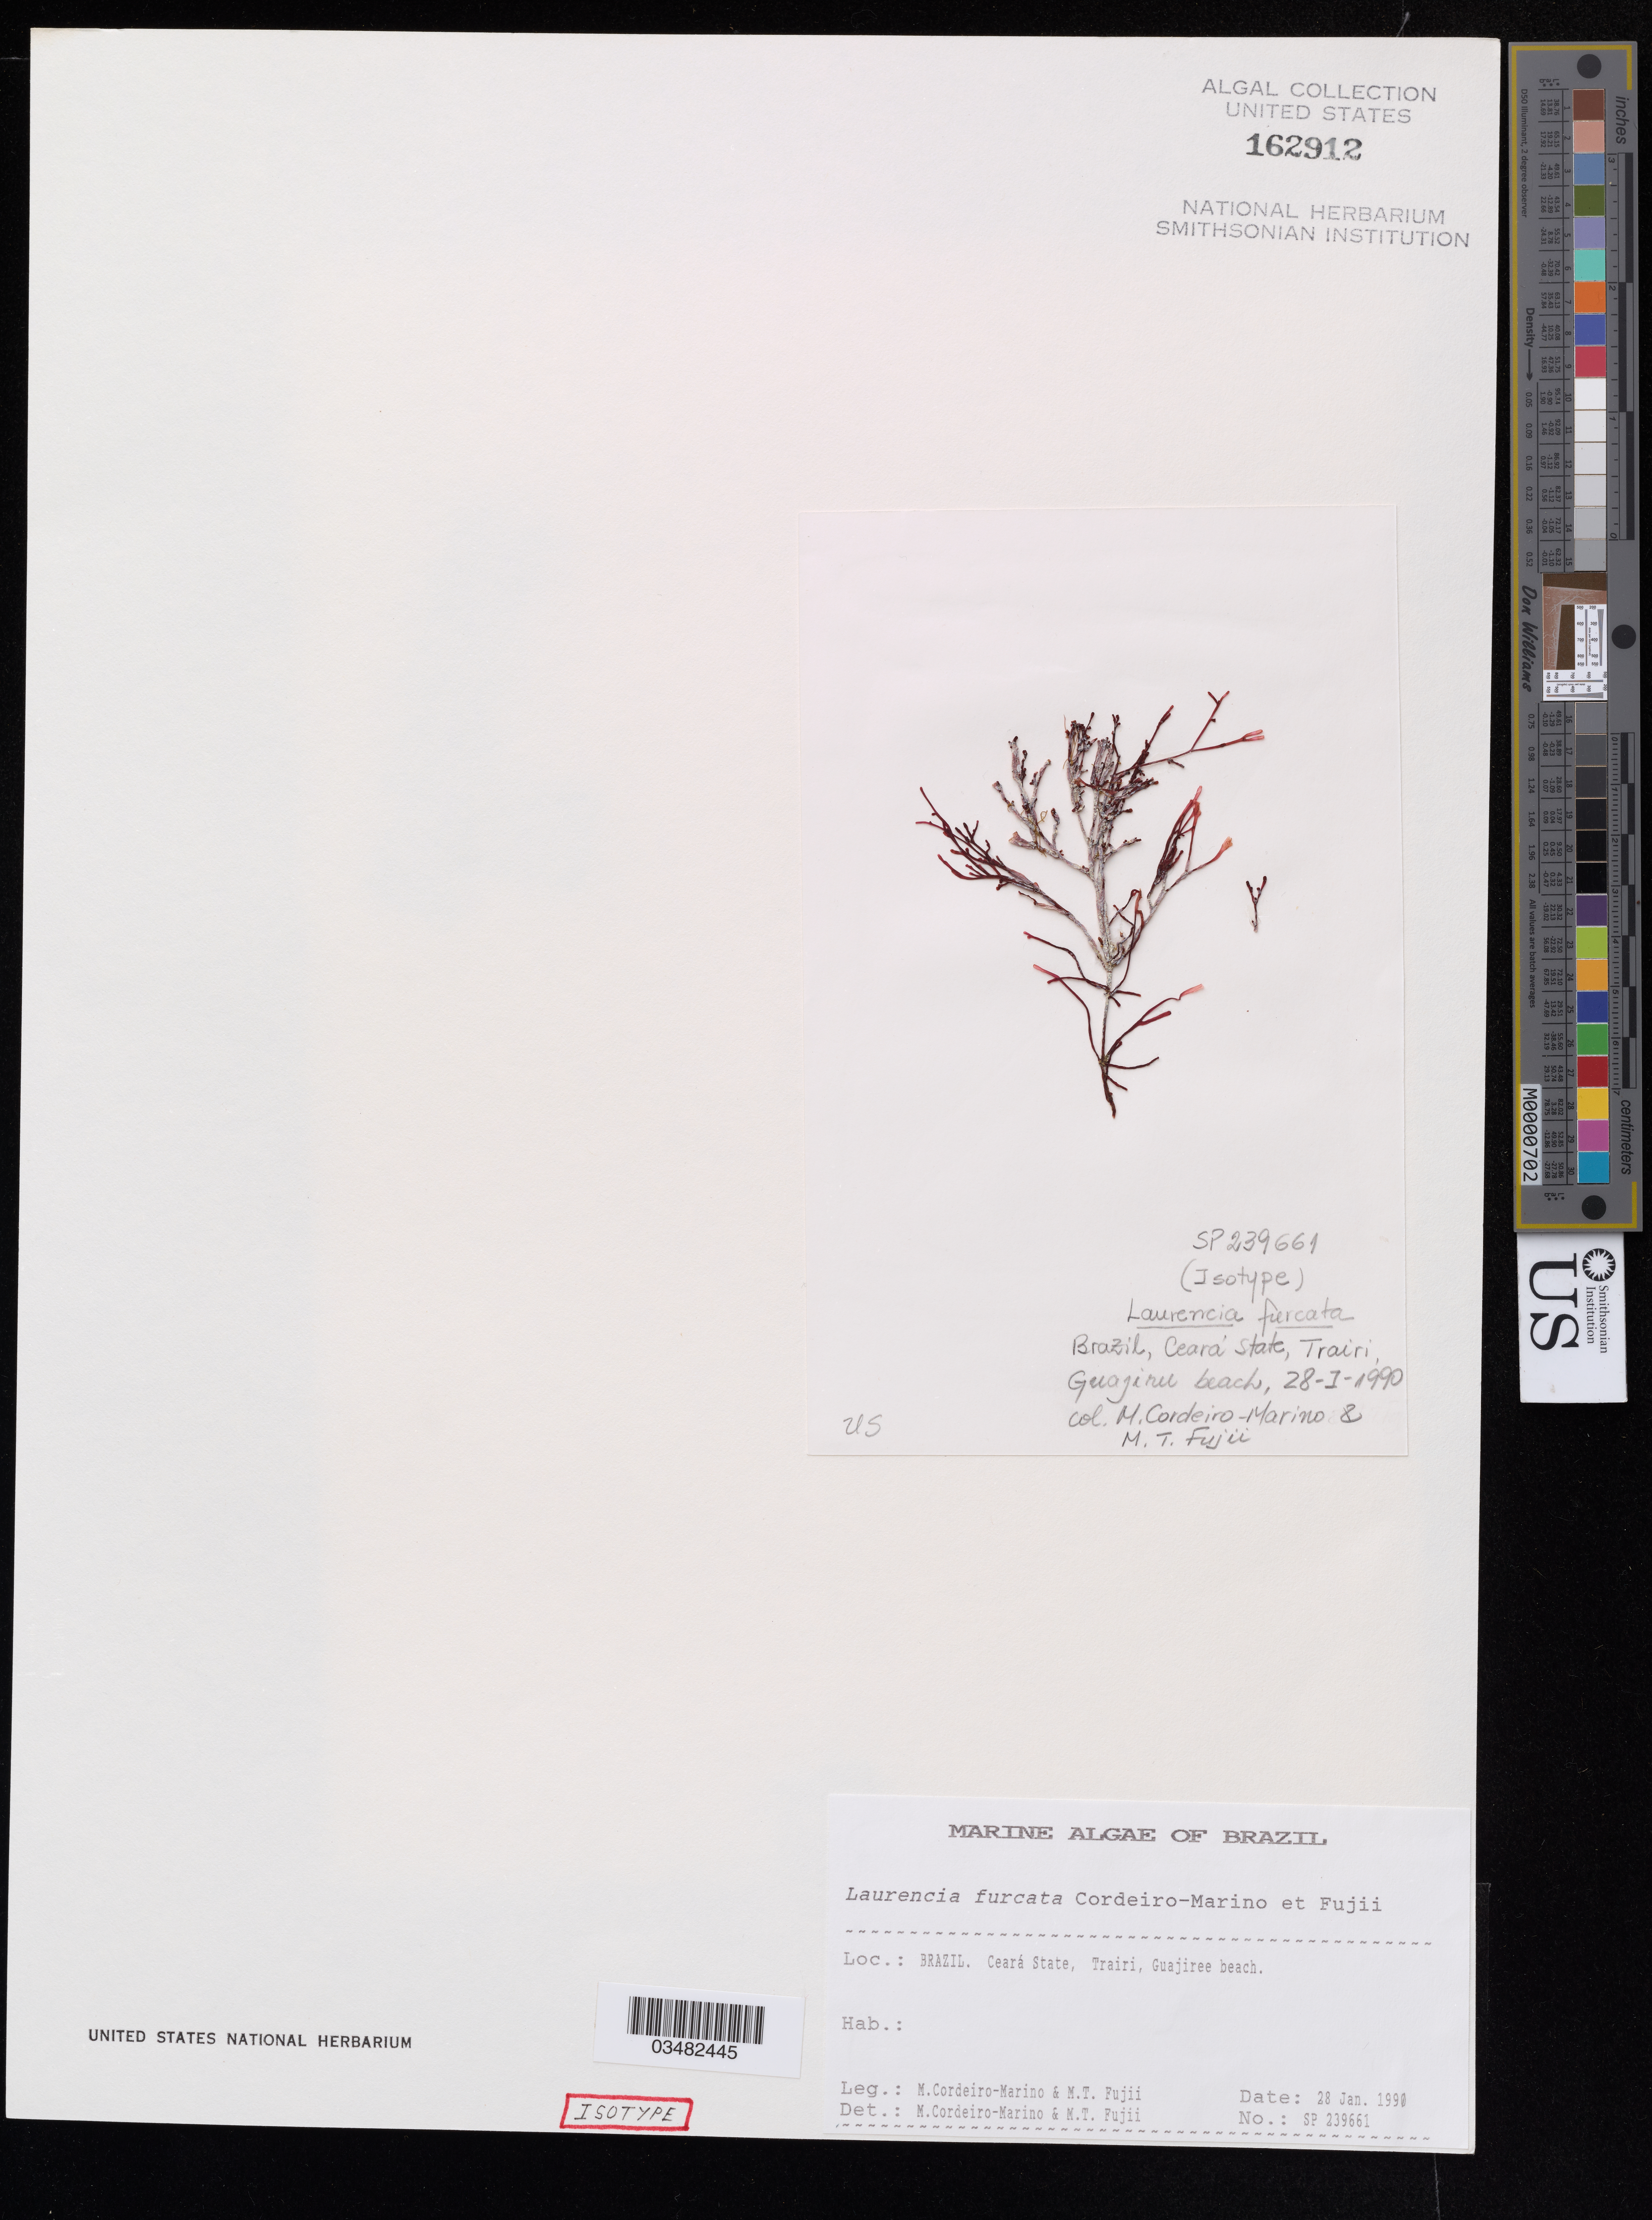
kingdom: Plantae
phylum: Rhodophyta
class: Florideophyceae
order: Ceramiales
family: Rhodomelaceae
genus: Laurencia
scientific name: Laurencia furcata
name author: Cordeiro-Marino & M.T. Fujii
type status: Isotype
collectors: M. Cordeiro-Marino & M. T. Fujii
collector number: SP 239661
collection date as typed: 28 Jan. 1990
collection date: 1990-01-28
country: Brazil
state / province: Ceará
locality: Trairi, Guajiree beach.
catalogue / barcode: US 162912